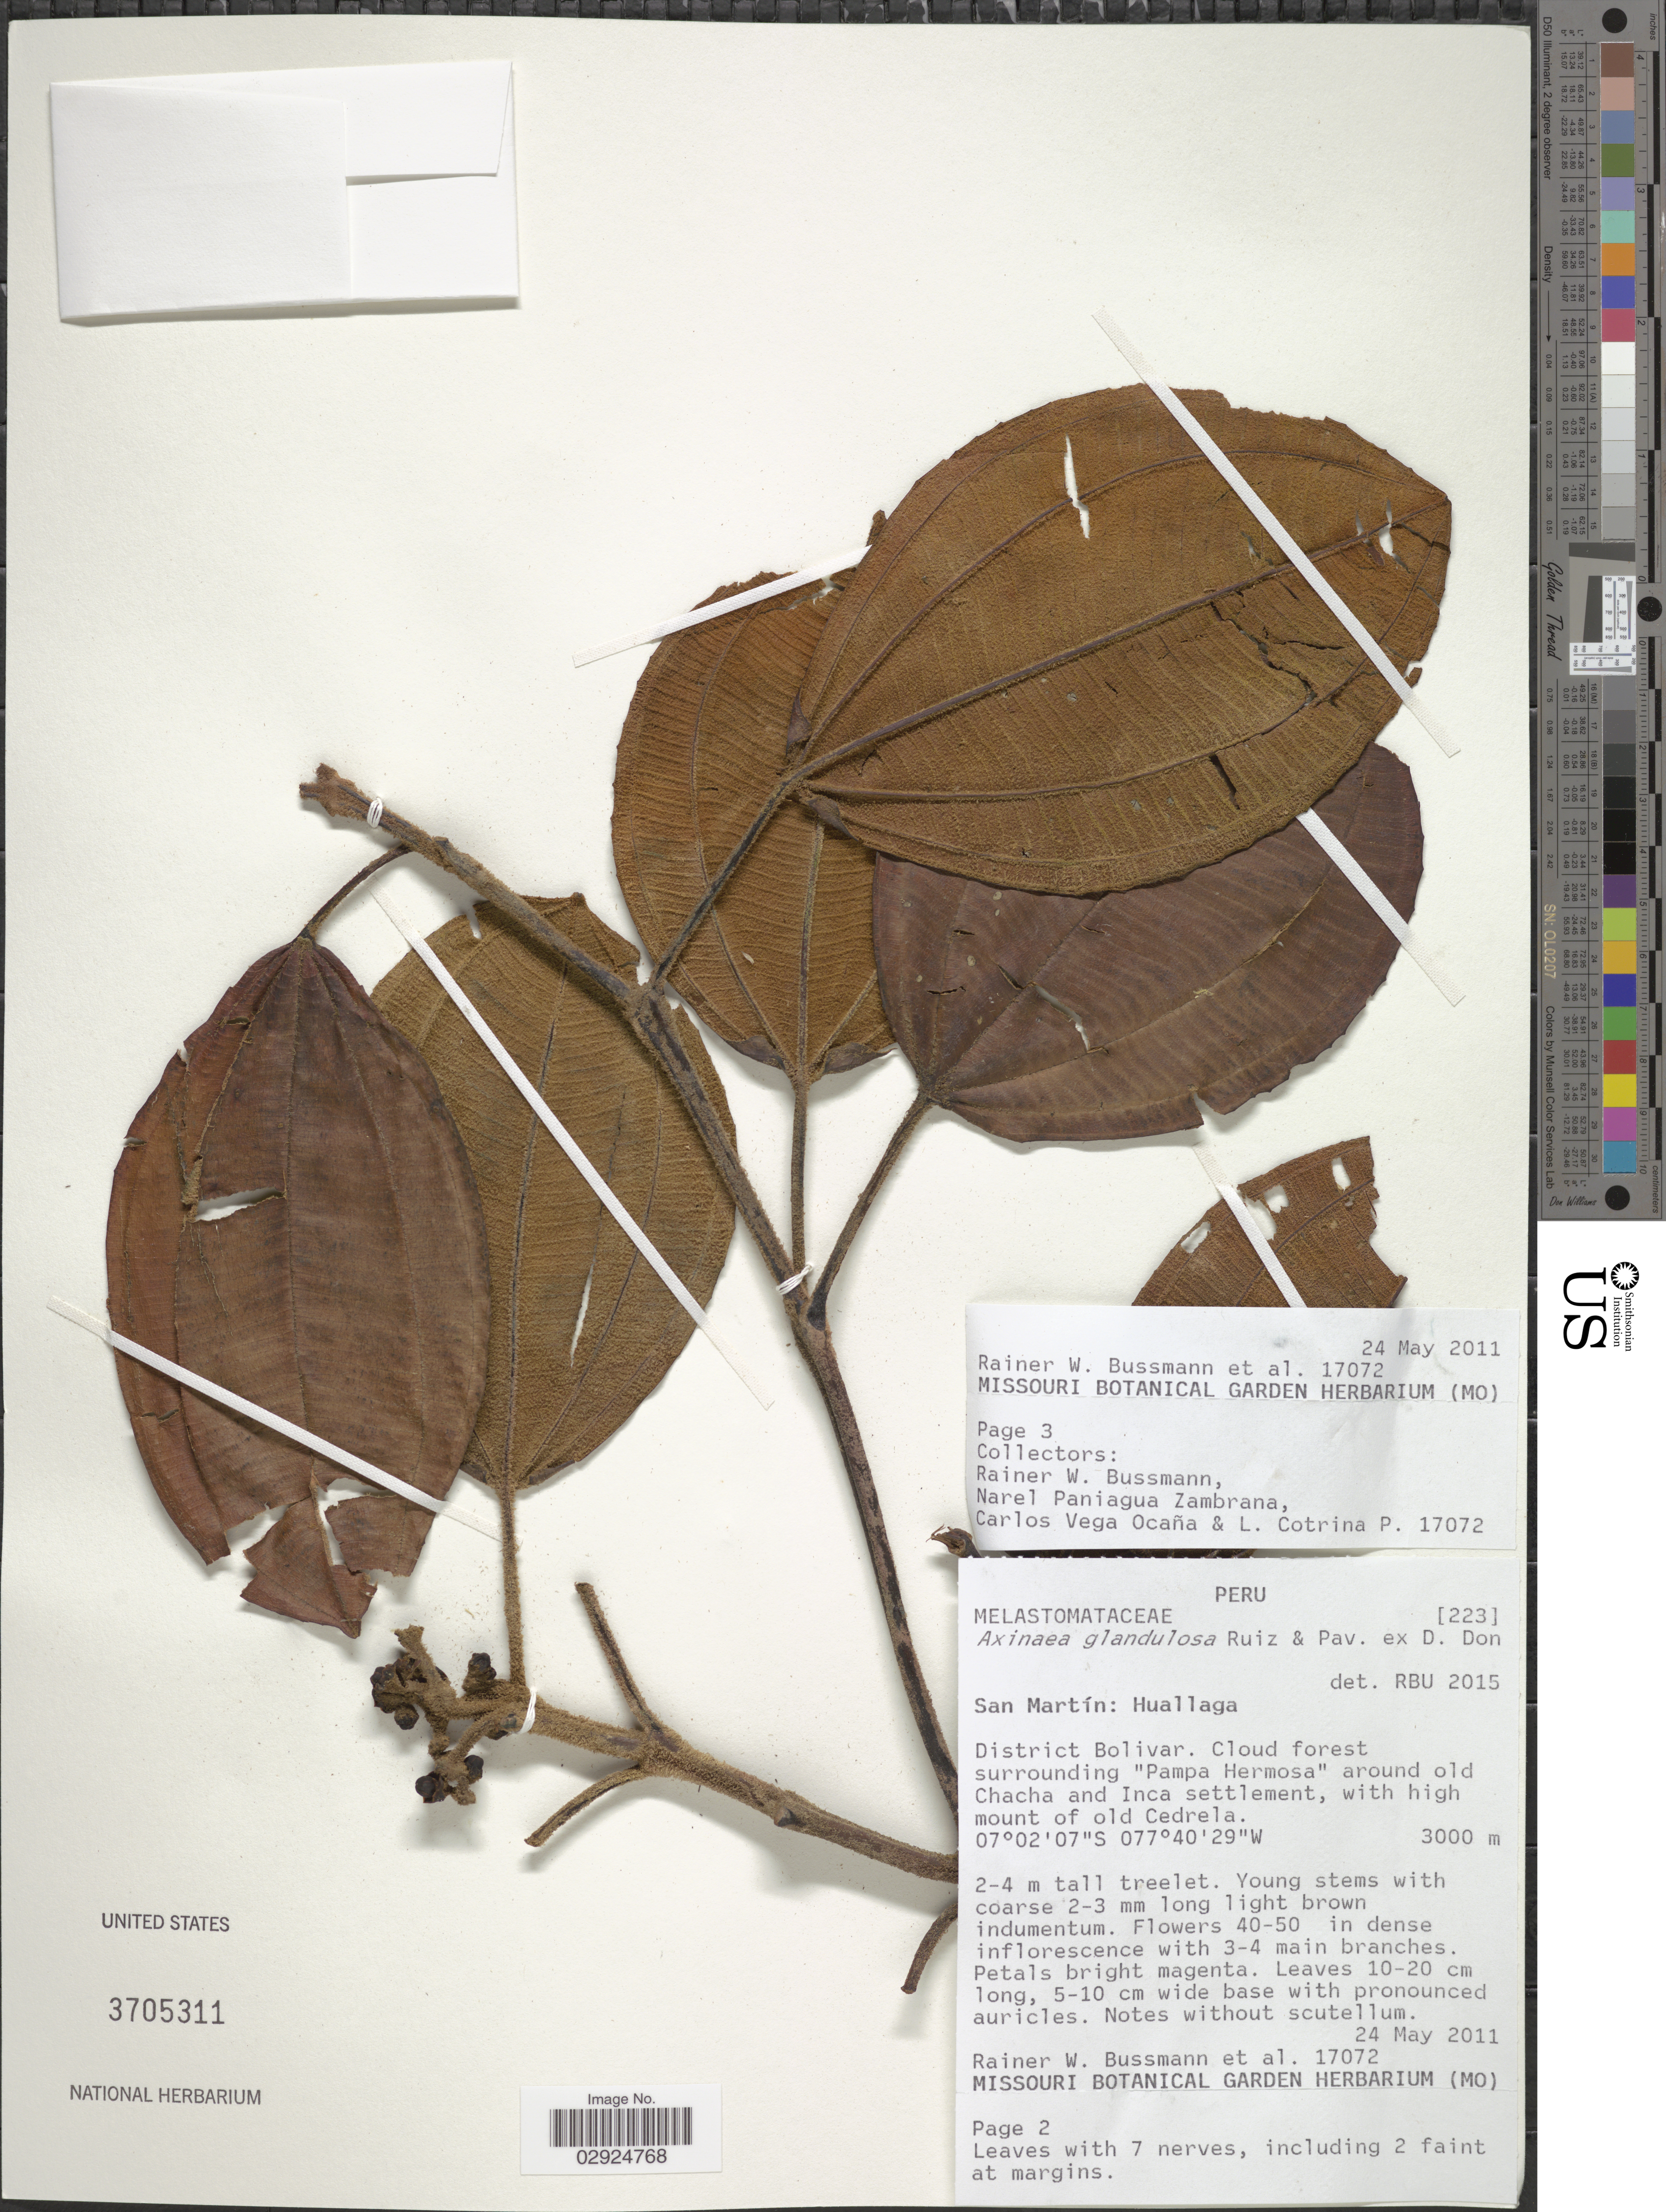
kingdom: Plantae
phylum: Tracheophyta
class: Magnoliopsida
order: Myrtales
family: Melastomataceae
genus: Axinaea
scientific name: Axinaea glandulosa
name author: Ruiz & Pav. ex D. Don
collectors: R. W. Bussmann, N. Zambrana, C. Ocaña & L. Cotrina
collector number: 17072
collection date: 2011-05-24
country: Peru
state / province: San Martín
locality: San Martín: Huallaga. District Bolivar. Cloud forest surrounding "Pampa Hermosa" around old Chacha and Inca settlement, with high mount of old Cedrela.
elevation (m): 3000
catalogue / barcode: US 3705311